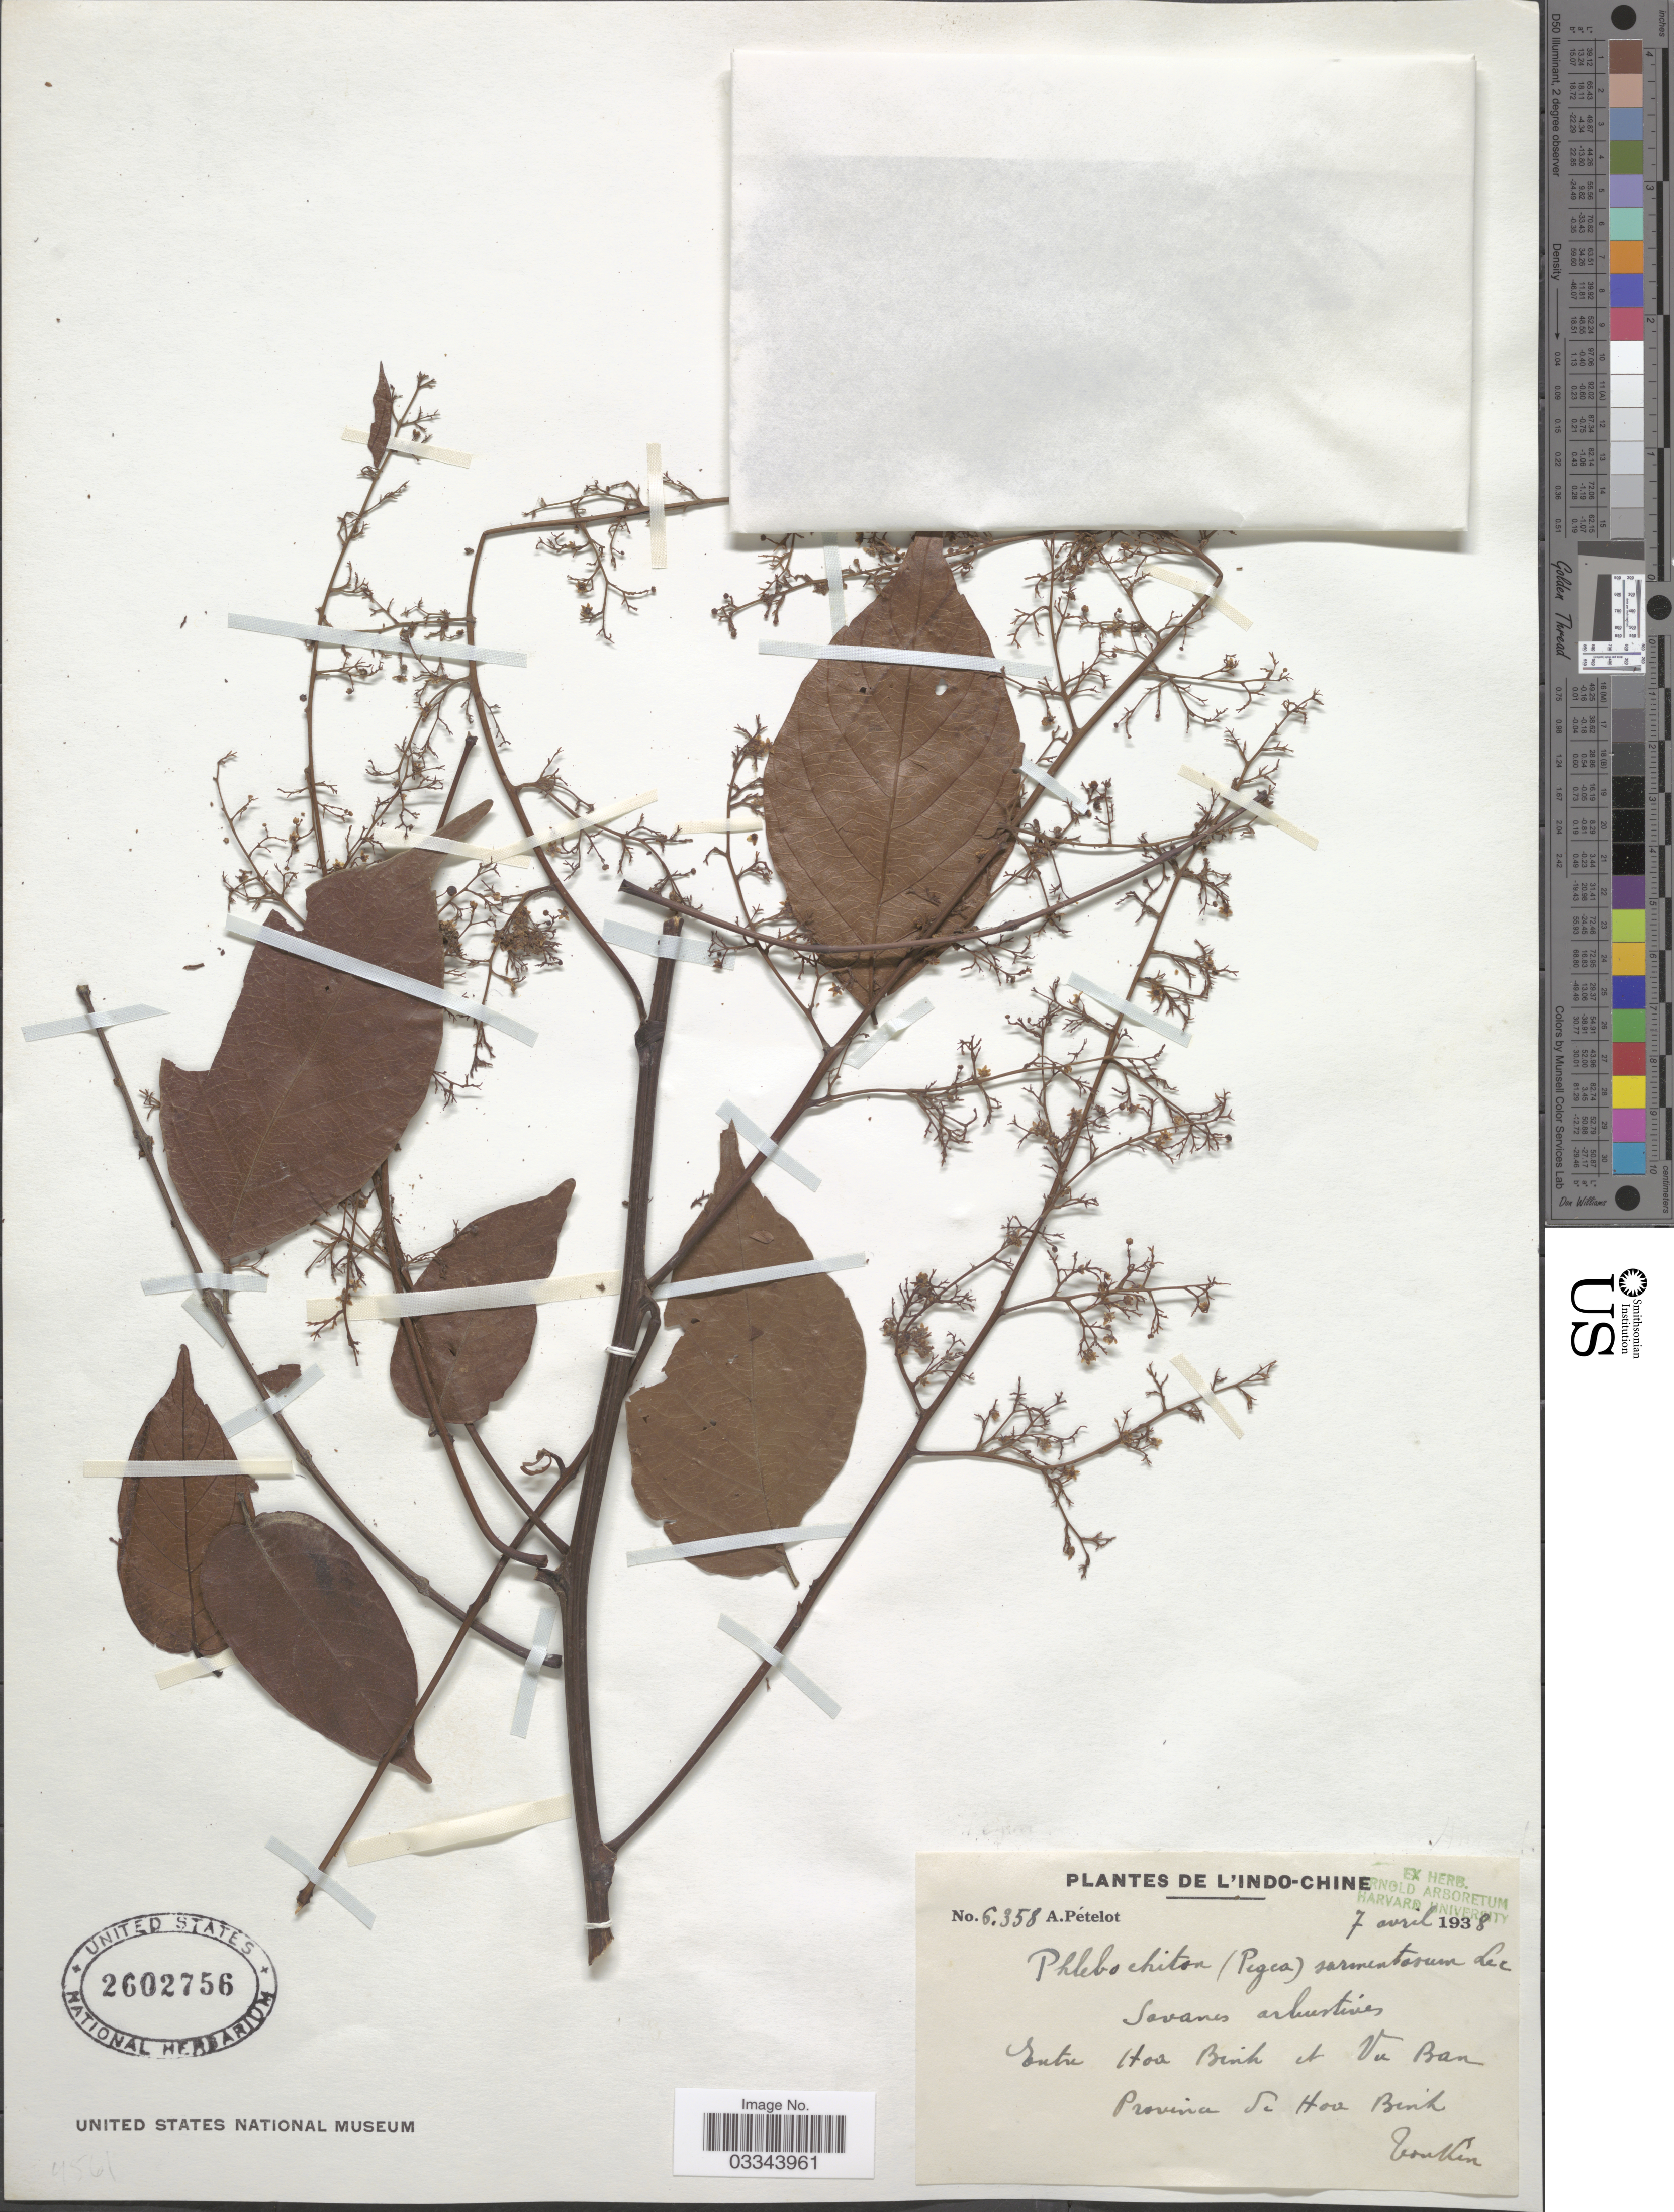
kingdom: Plantae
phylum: Tracheophyta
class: Magnoliopsida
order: Sapindales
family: Anacardiaceae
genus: Pegia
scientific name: Pegia sarmentosa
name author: Hand.-Mazz.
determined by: Mitchell, John D.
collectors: A. Petelot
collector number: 6358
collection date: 1938-04-07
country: Vietnam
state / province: Hoa Binh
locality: L'Indo-Chine, Entre Hoa Binh et Vu Ban, Province de Hoa Binh, Tonkin.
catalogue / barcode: US 2602756